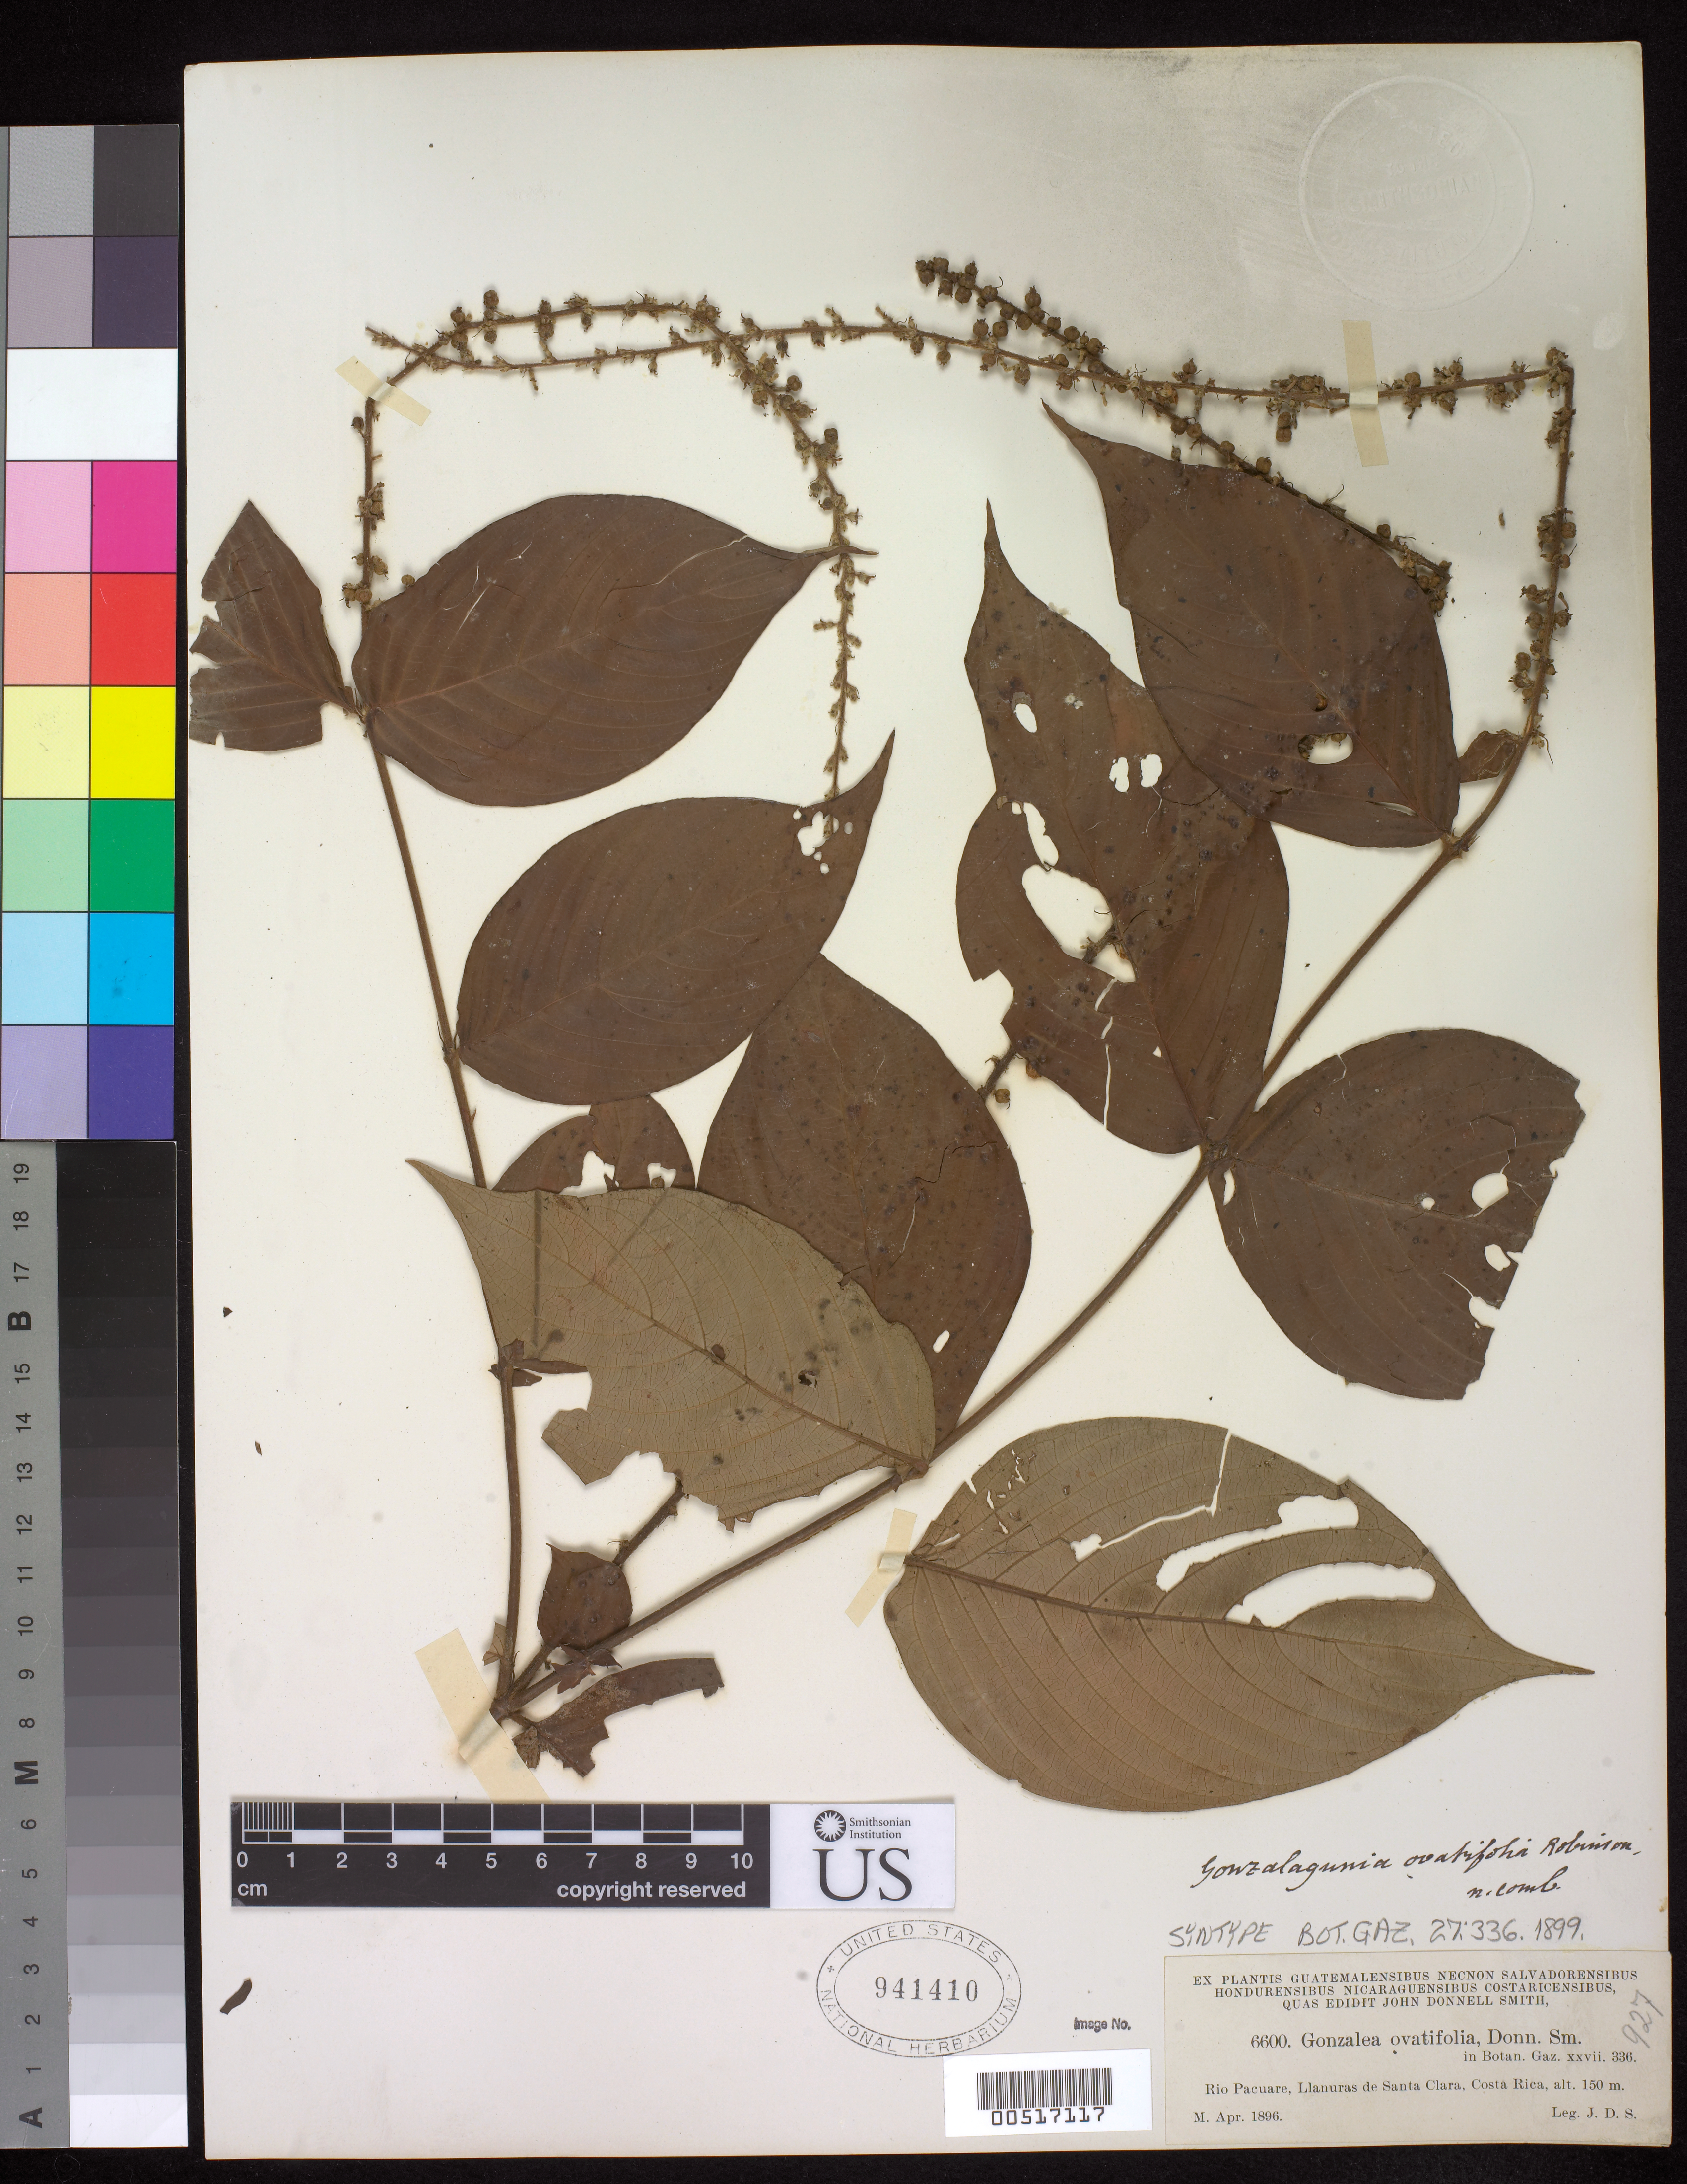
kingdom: Plantae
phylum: Tracheophyta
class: Magnoliopsida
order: Gentianales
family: Rubiaceae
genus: Gonzalea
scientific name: Gonzalea ovatifolia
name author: Donn. Sm.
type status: Syntype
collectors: J. Donnell Smith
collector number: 6600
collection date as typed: Apr 1896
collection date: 1896-04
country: Costa Rica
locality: Rio Pacuare, Llanura de Santa Clara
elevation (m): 150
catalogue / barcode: US 941410